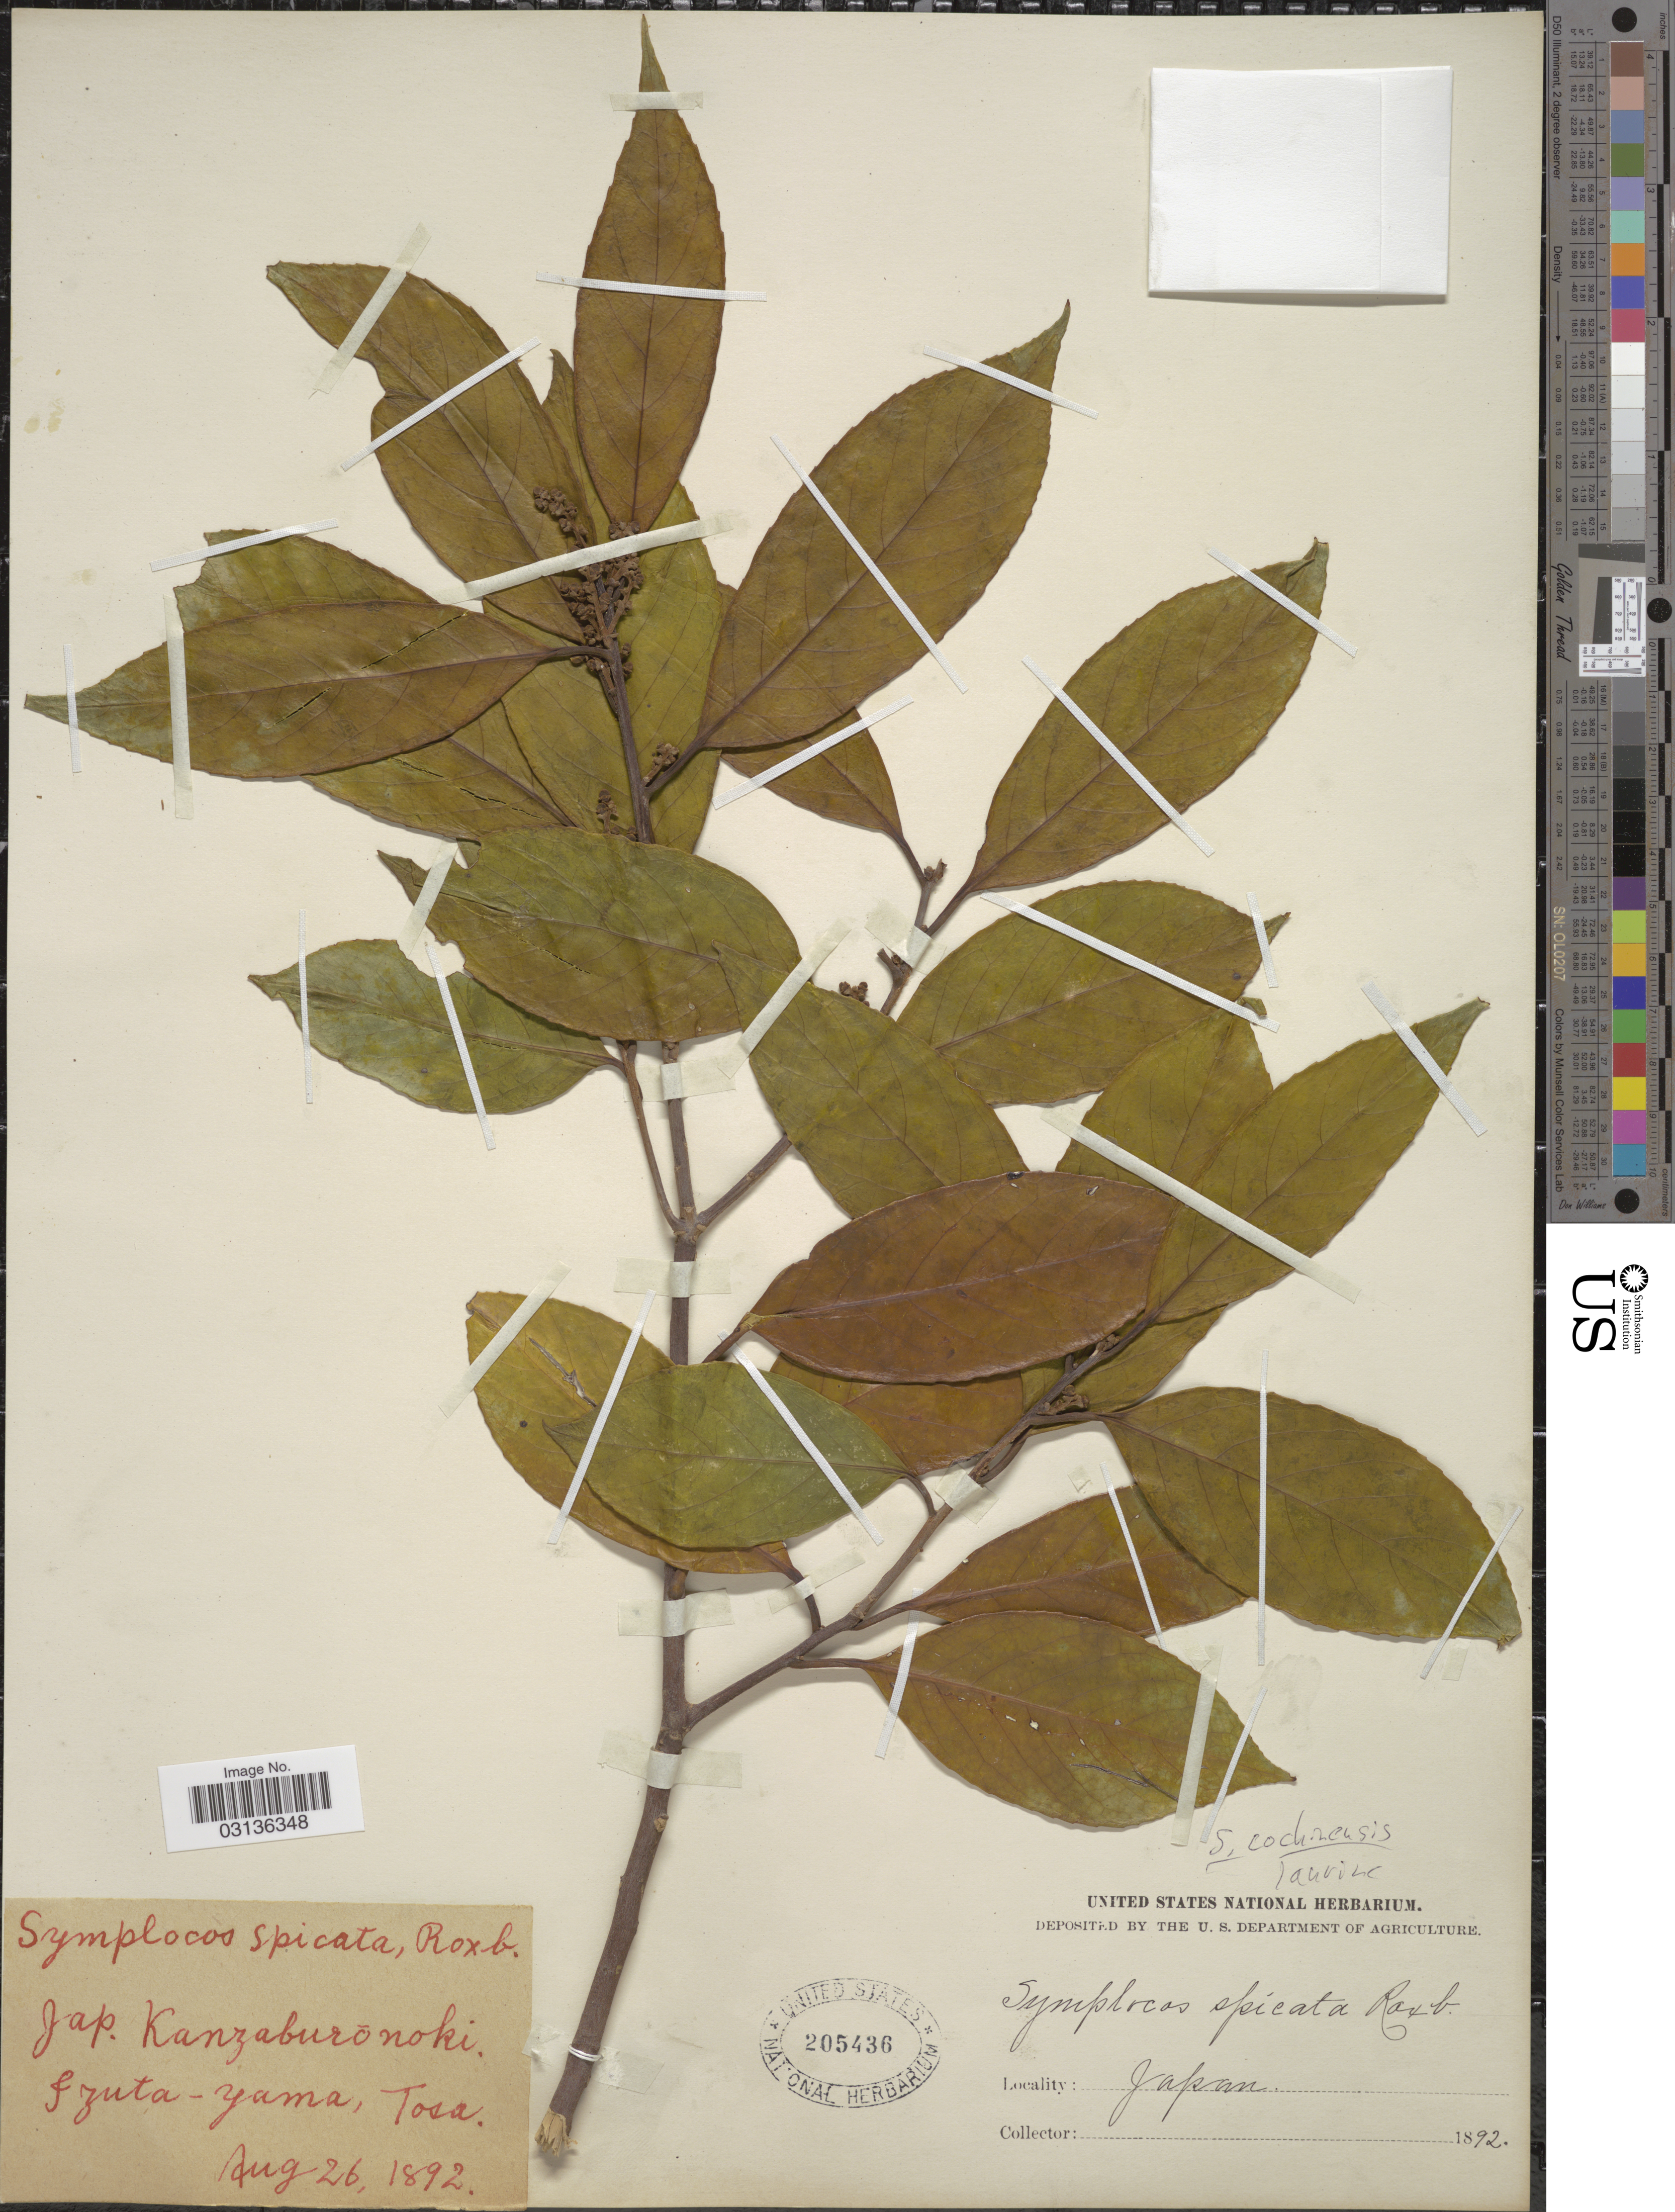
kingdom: Plantae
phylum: Tracheophyta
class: Magnoliopsida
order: Ericales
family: Symplocaceae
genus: Symplocos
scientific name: Symplocos cochinchinensis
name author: (Lour.) S. Moore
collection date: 1892-08-26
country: Japan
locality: Szuta-Yama, Tosa.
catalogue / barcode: US 205436